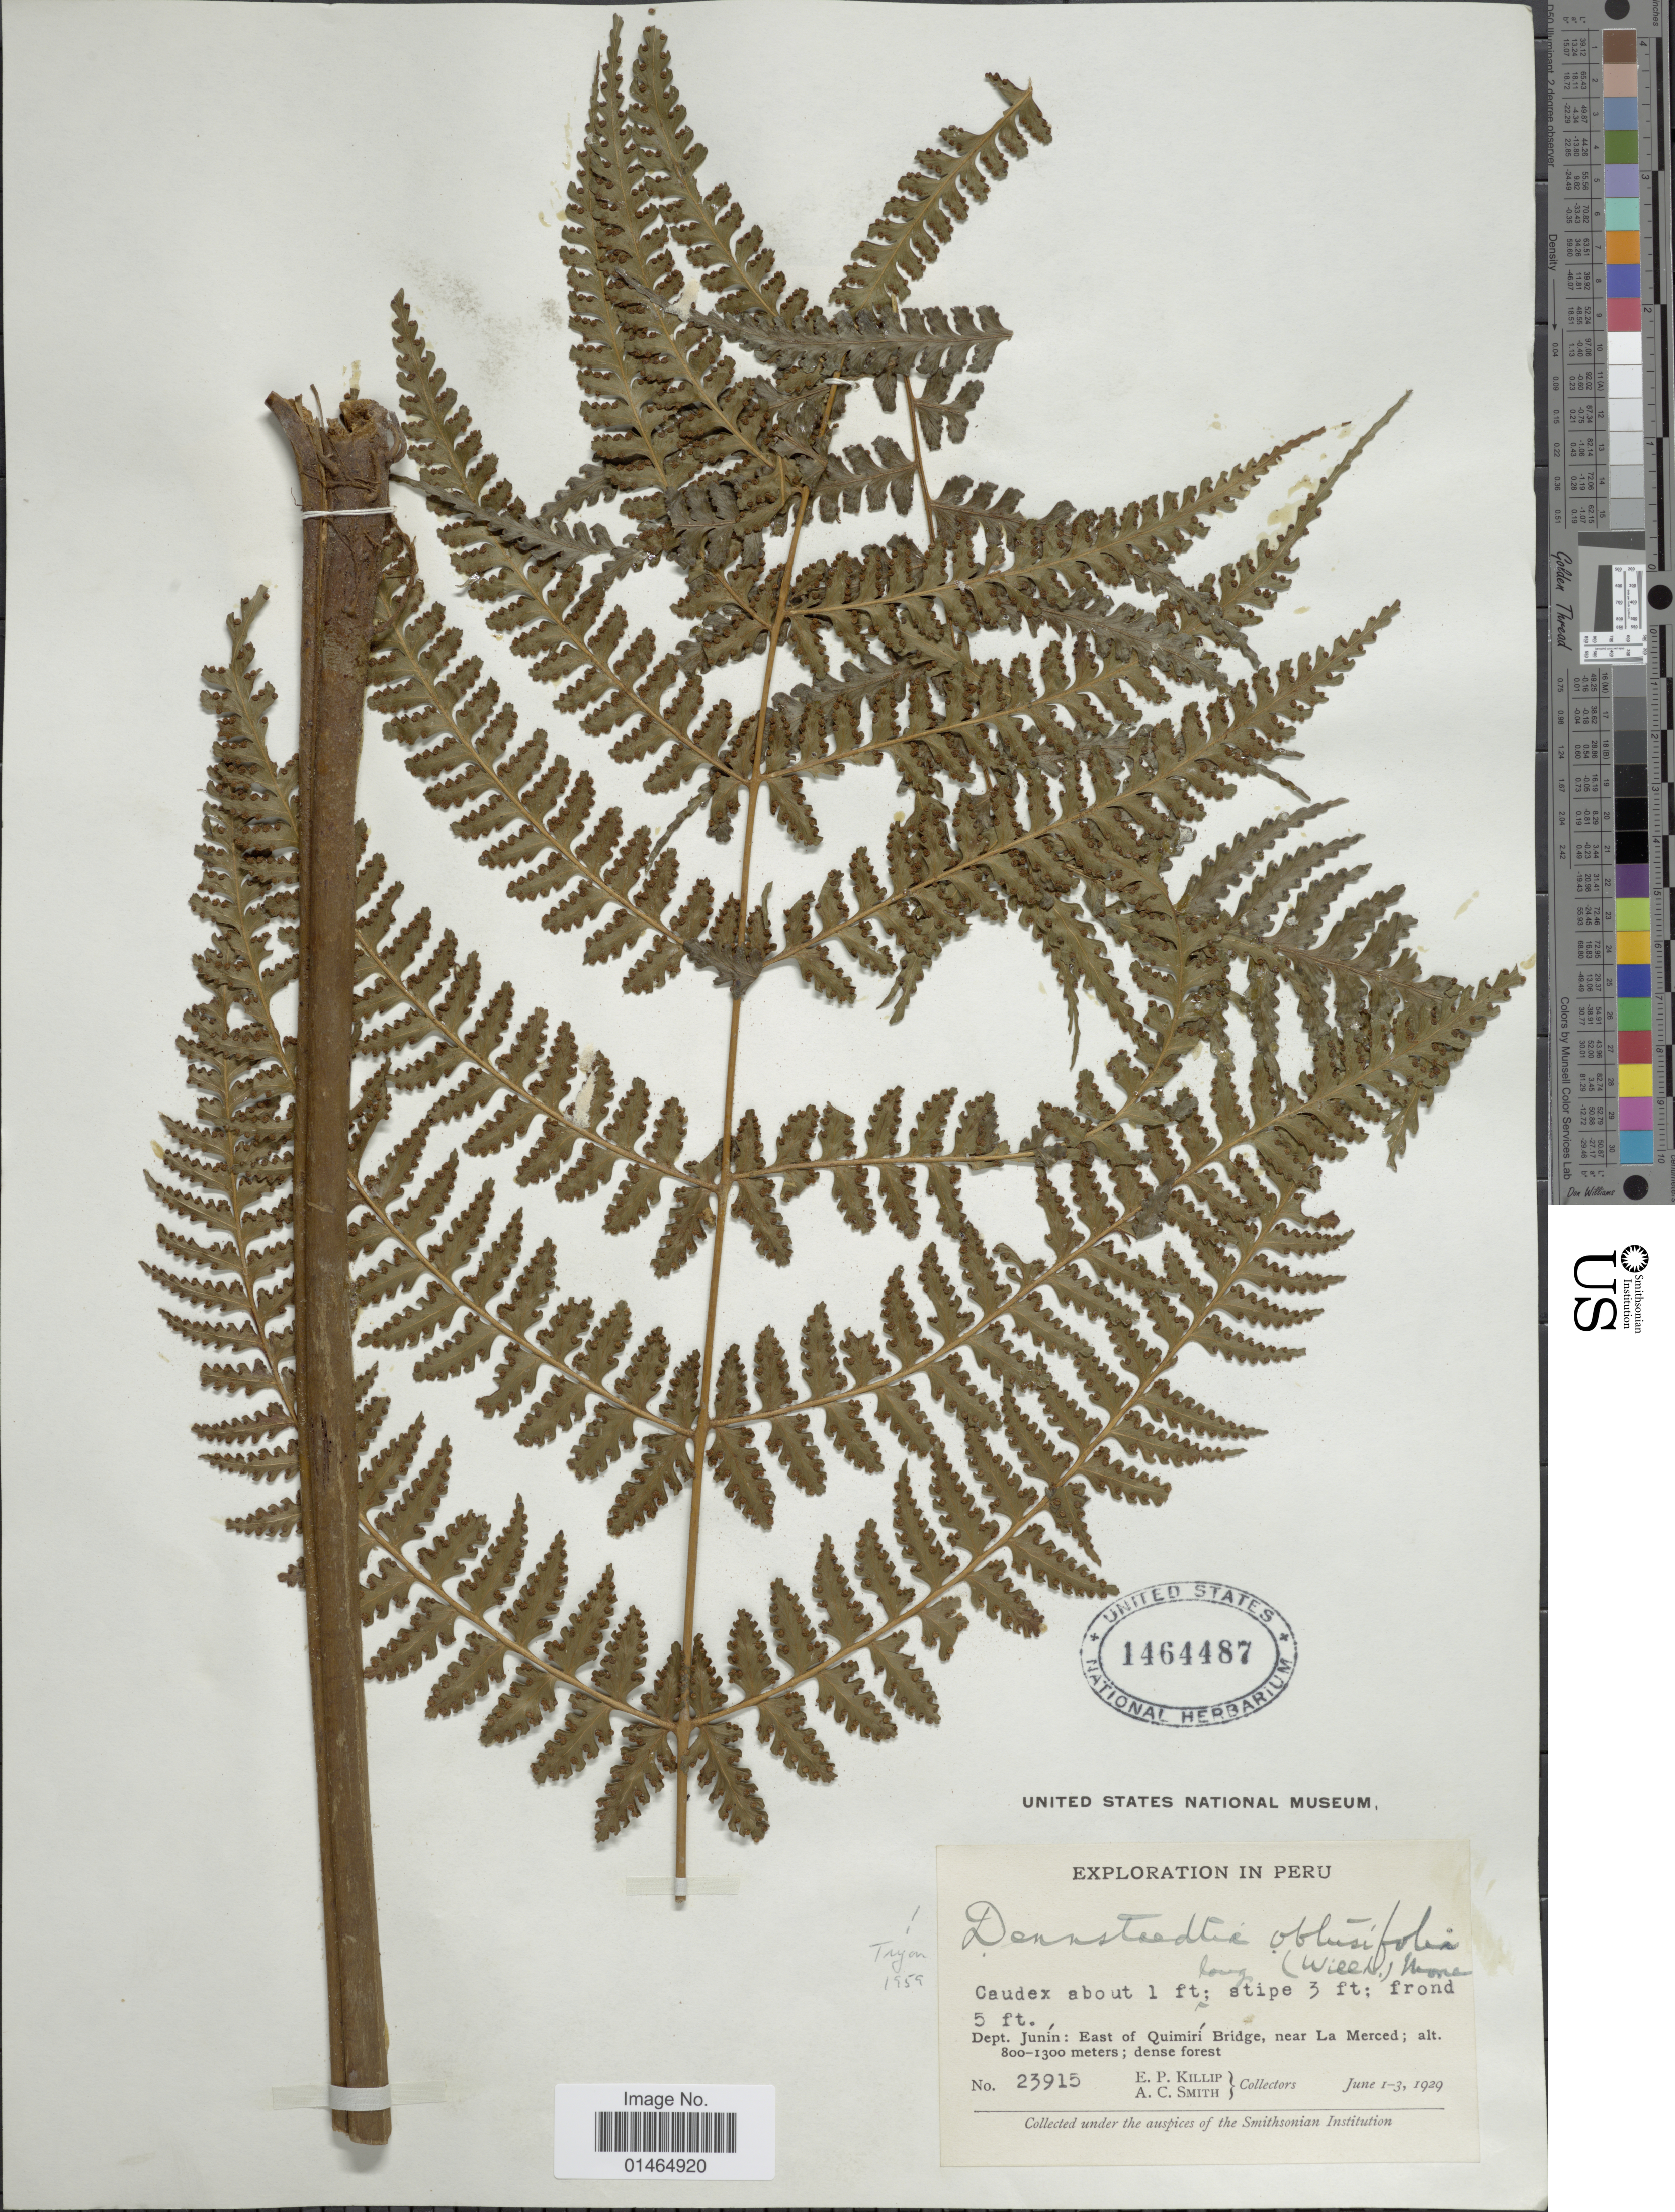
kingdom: Plantae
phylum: Tracheophyta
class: Polypodiopsida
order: Polypodiales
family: Dennstaedtiaceae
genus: Dennstaedtia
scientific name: Dennstaedtia obtusifolia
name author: (Willd.) T. Moore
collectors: E. P. Killip & A. C. Smith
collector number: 23915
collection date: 1929-06-01/1929-06-03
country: Peru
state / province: Junín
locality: East of Quimirí Bridge, near La Merced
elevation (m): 800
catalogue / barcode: US 1464487